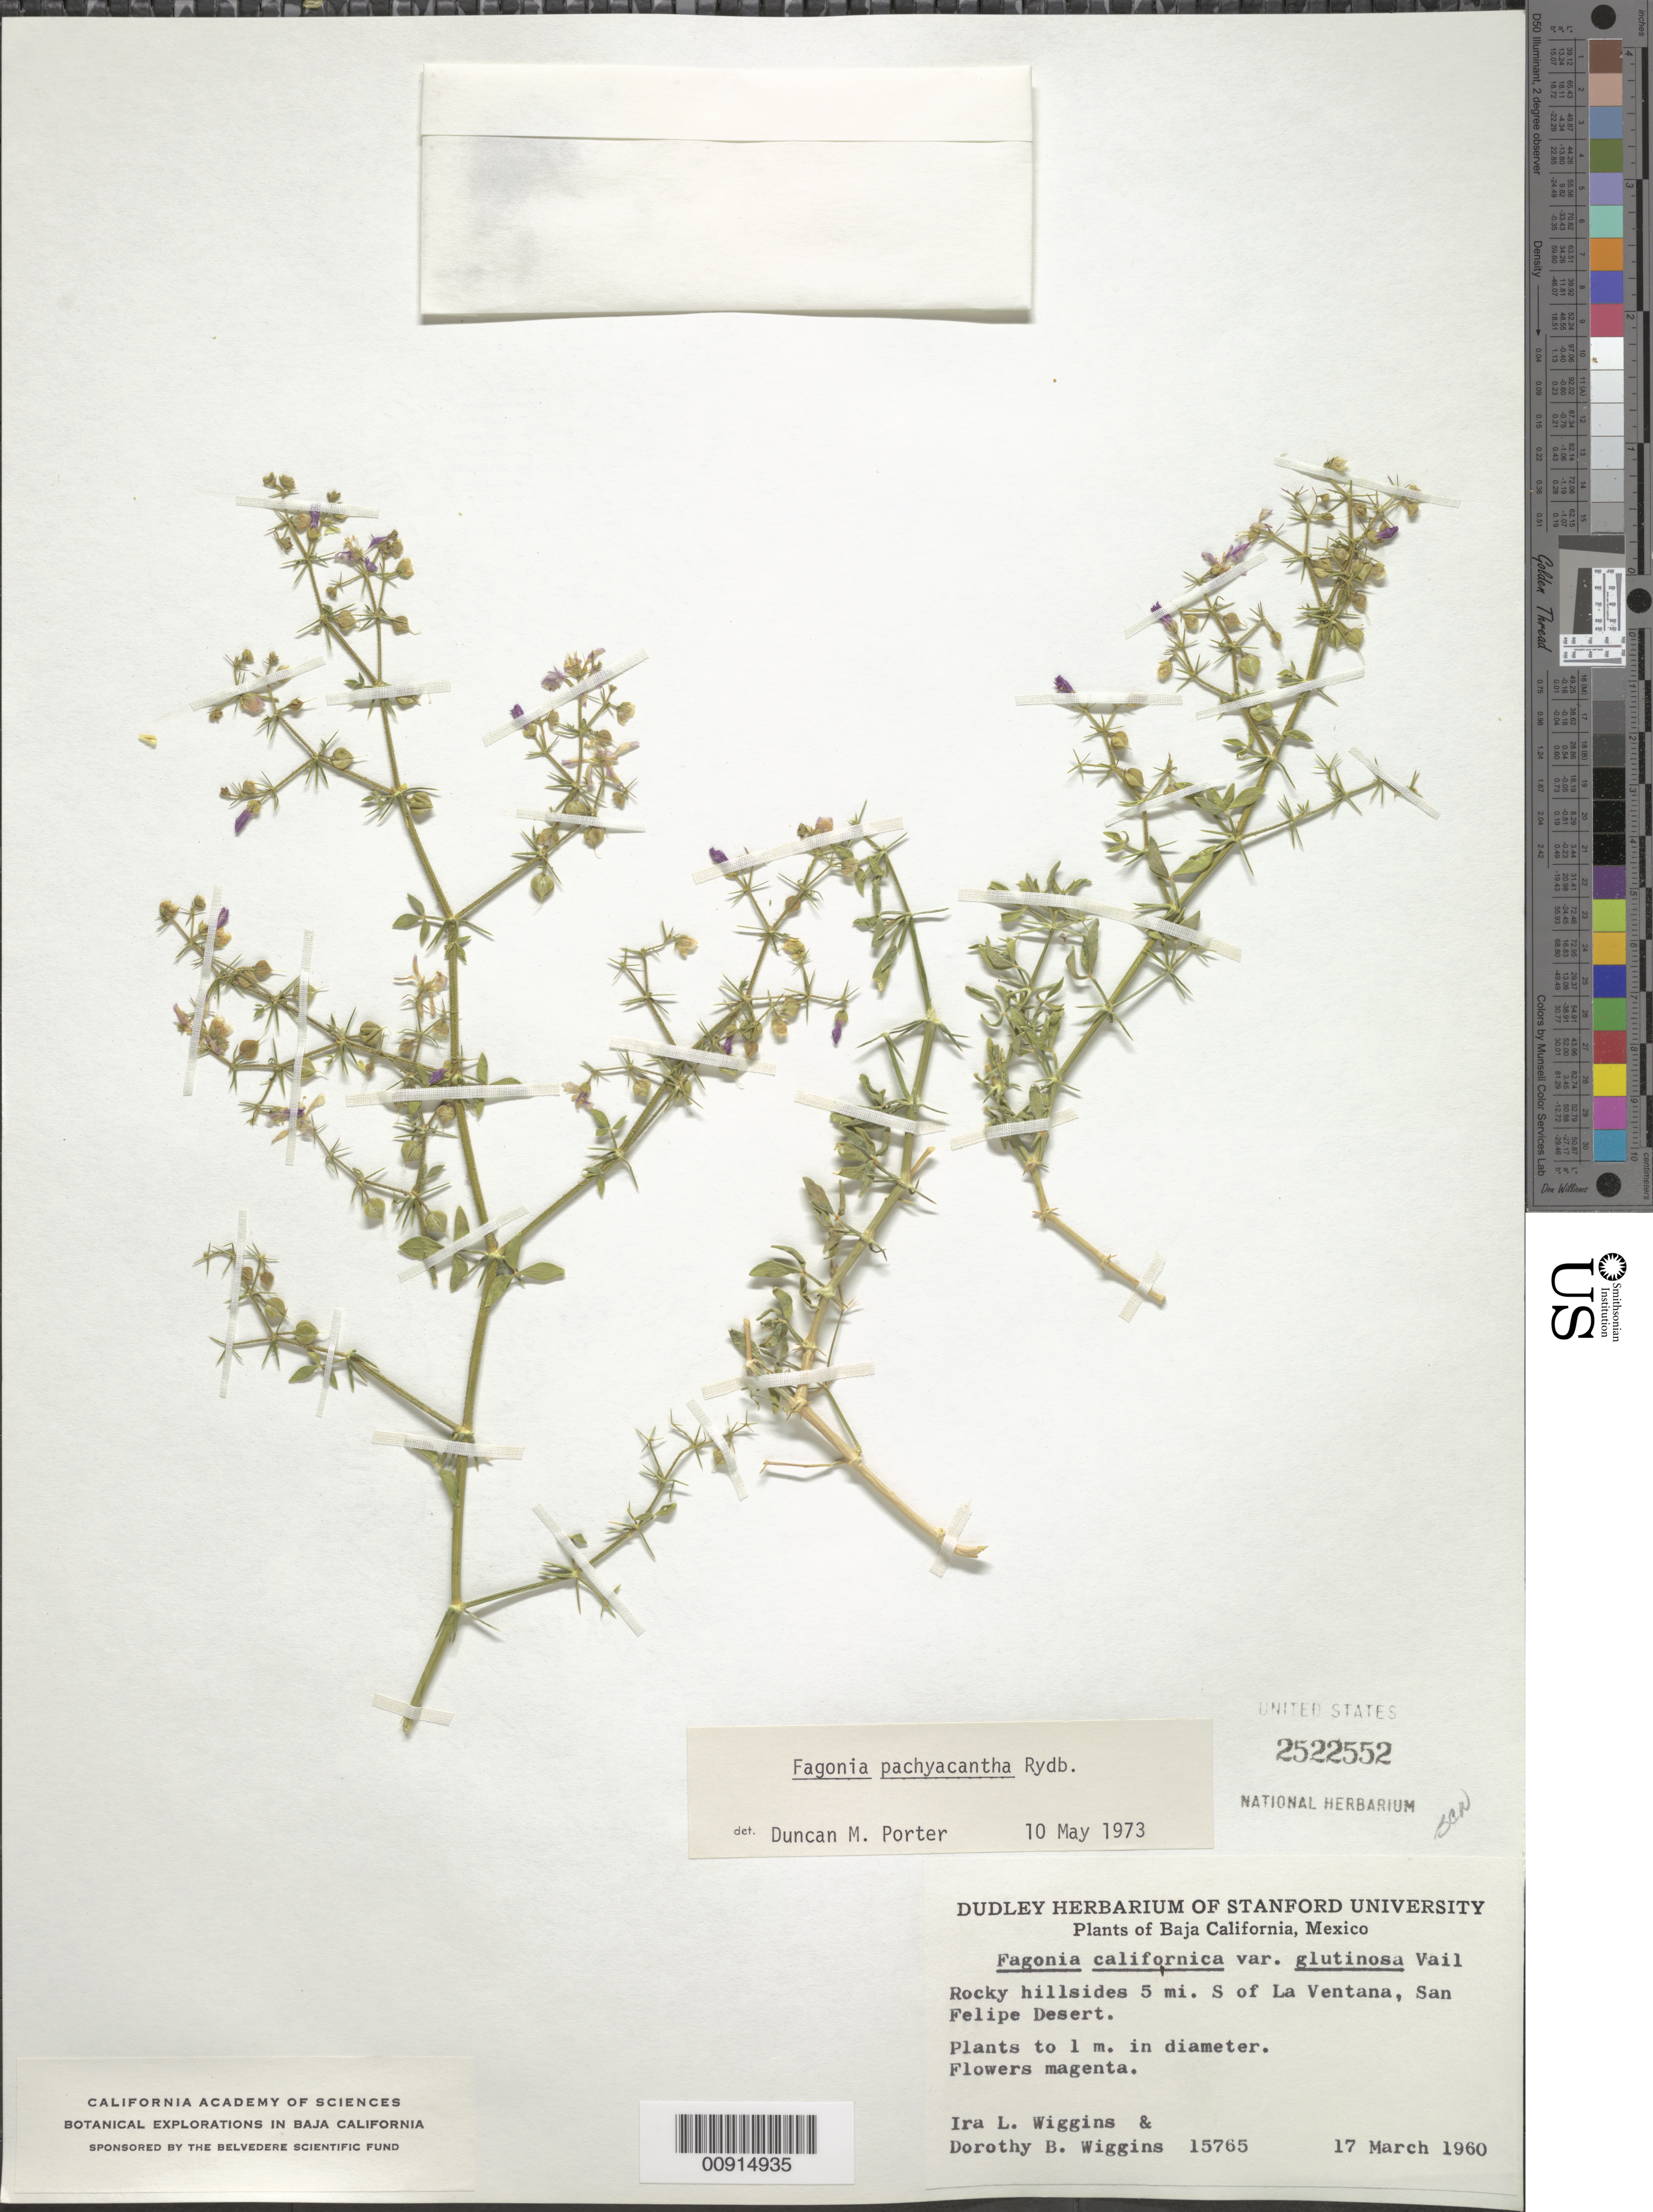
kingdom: Plantae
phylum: Tracheophyta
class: Magnoliopsida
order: Zygophyllales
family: Zygophyllaceae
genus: Fagonia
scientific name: Fagonia pachyacantha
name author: Rydb.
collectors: I. L. Wiggins & D. B. Wiggins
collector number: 15765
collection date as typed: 17 Mar 1960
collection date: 1960-03-17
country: Mexico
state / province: Baja California Norte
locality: Baja California: 5 mi. S of La Ventana, San Felipe Desert.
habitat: Rocky hillsides.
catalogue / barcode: US 2522552